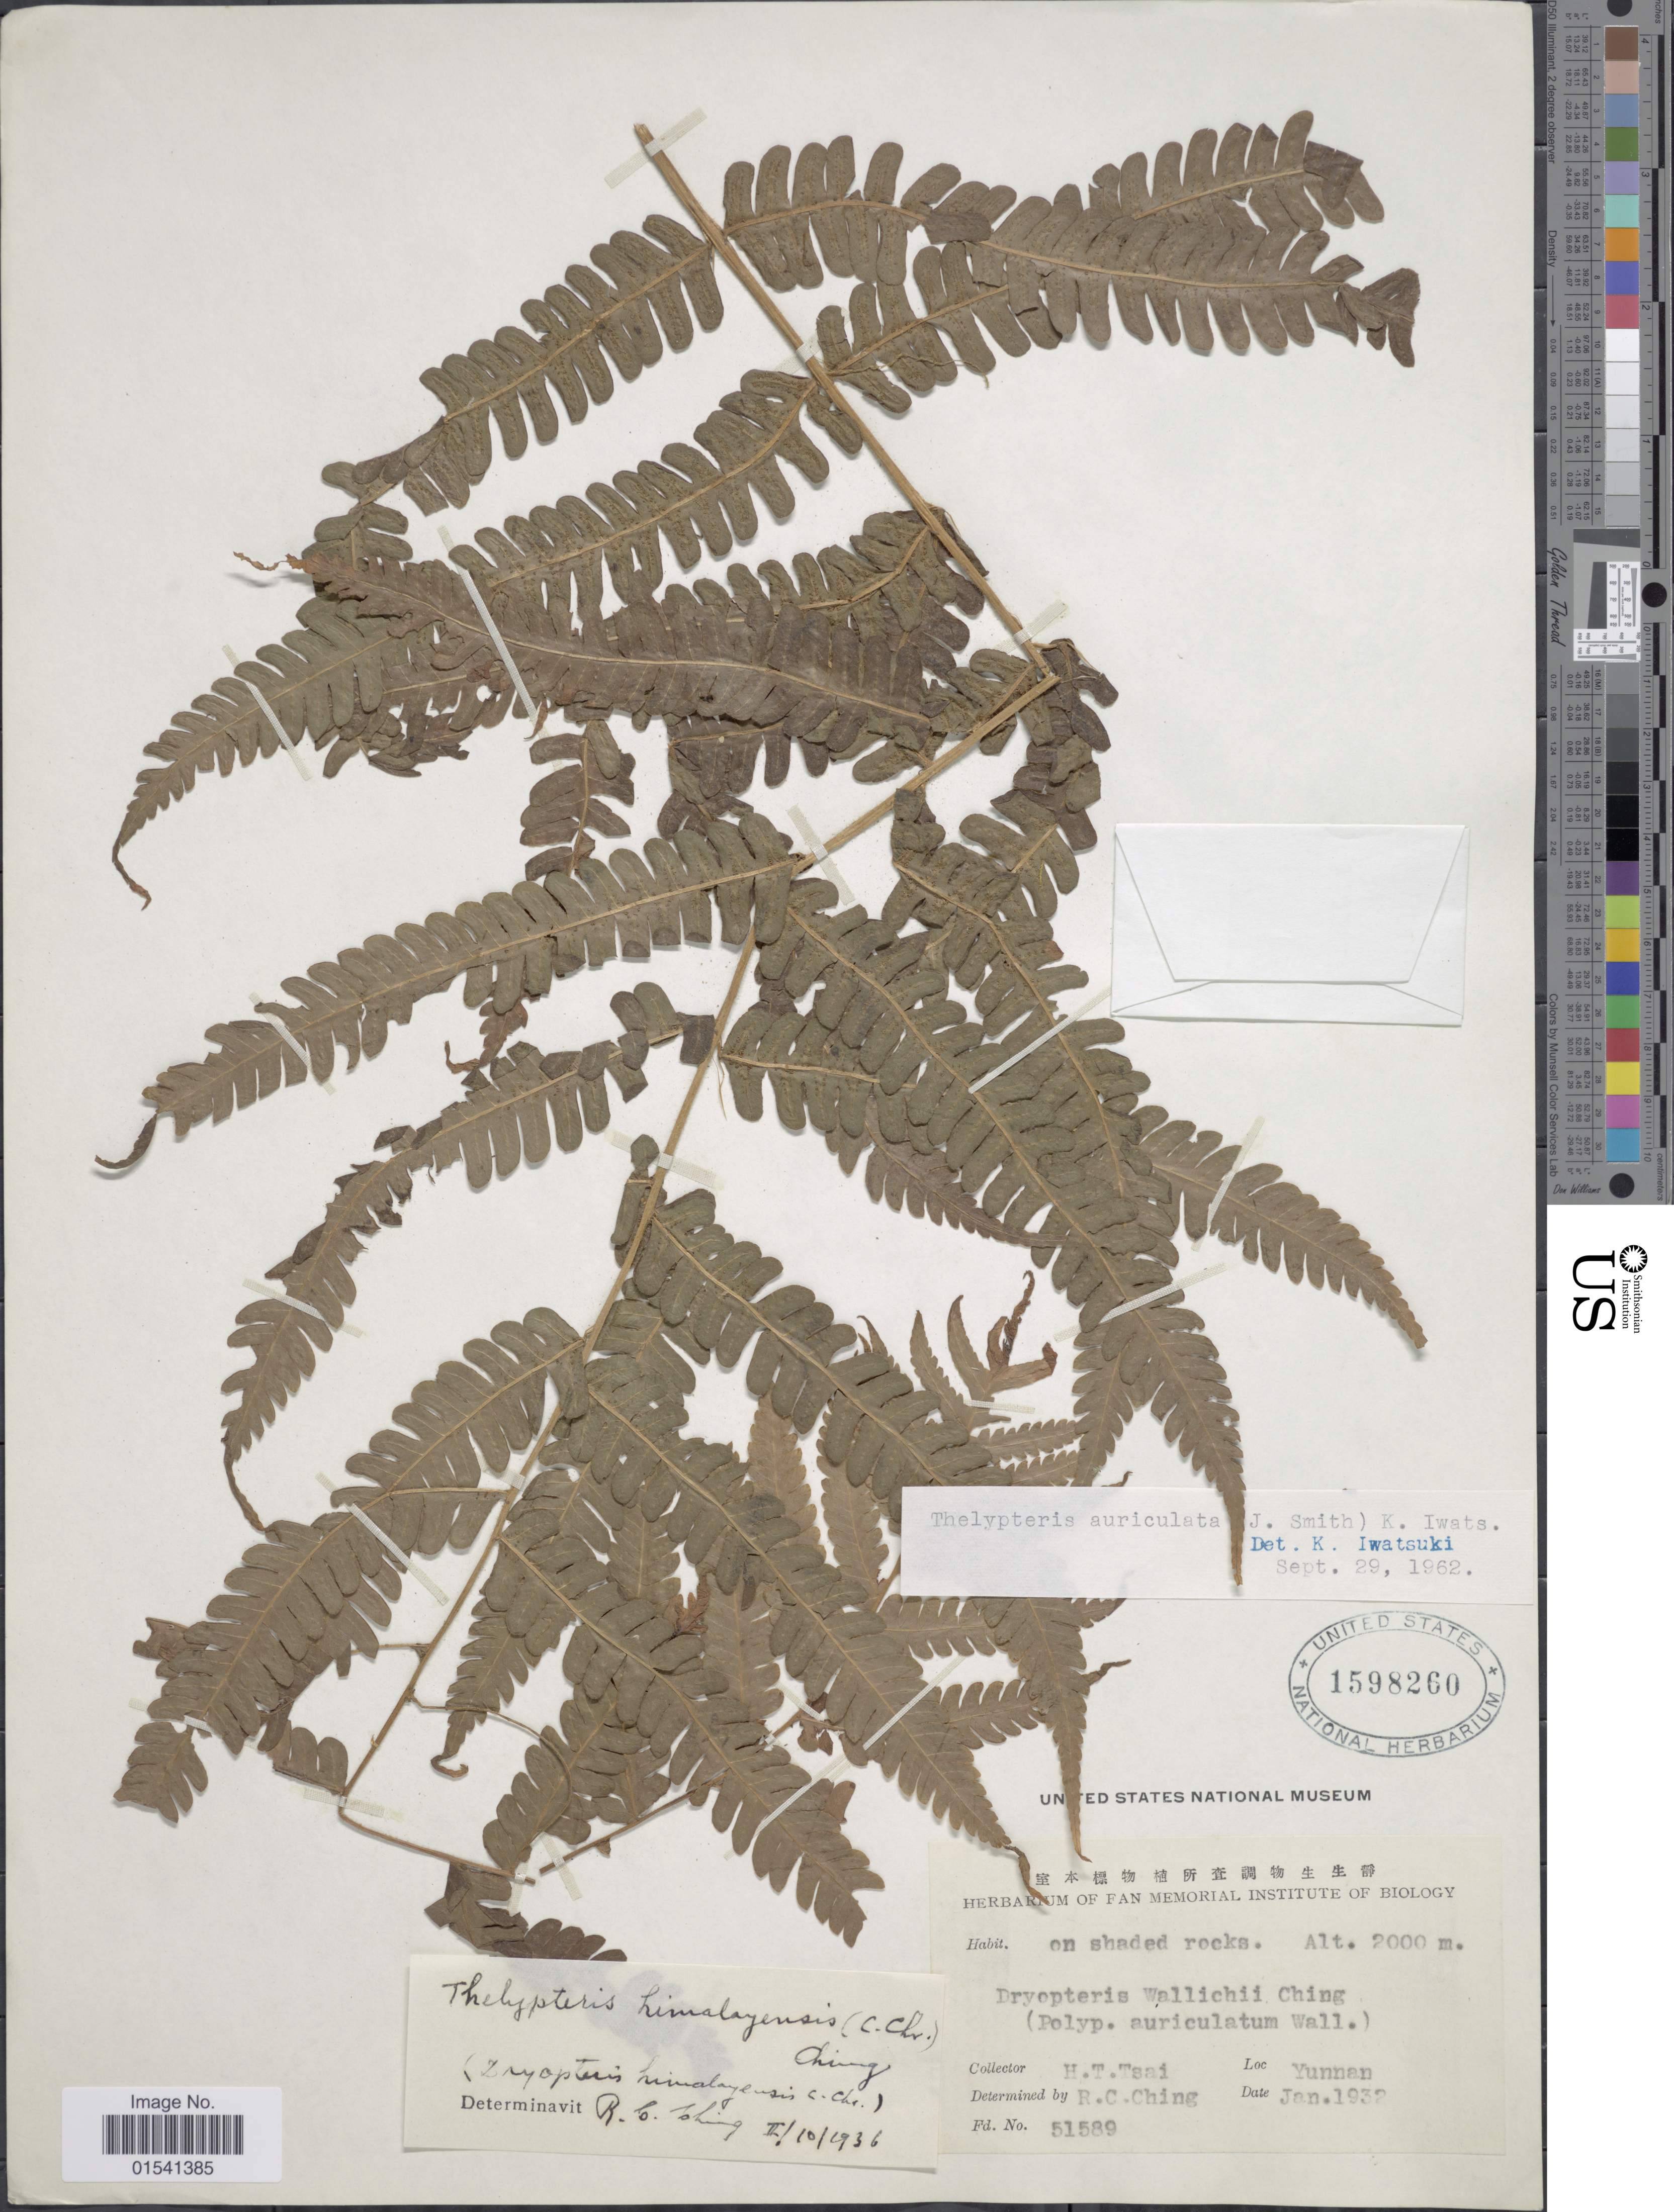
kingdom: Plantae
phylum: Tracheophyta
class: Polypodiopsida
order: Polypodiales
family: Thelypteridaceae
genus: Cyclogramma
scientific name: Cyclogramma auriculata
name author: (J. Sm.) Ching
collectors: H. Tsai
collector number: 51589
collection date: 1932-01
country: China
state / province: Yunnan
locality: On shaded rocks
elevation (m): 2000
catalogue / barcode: US 1598260